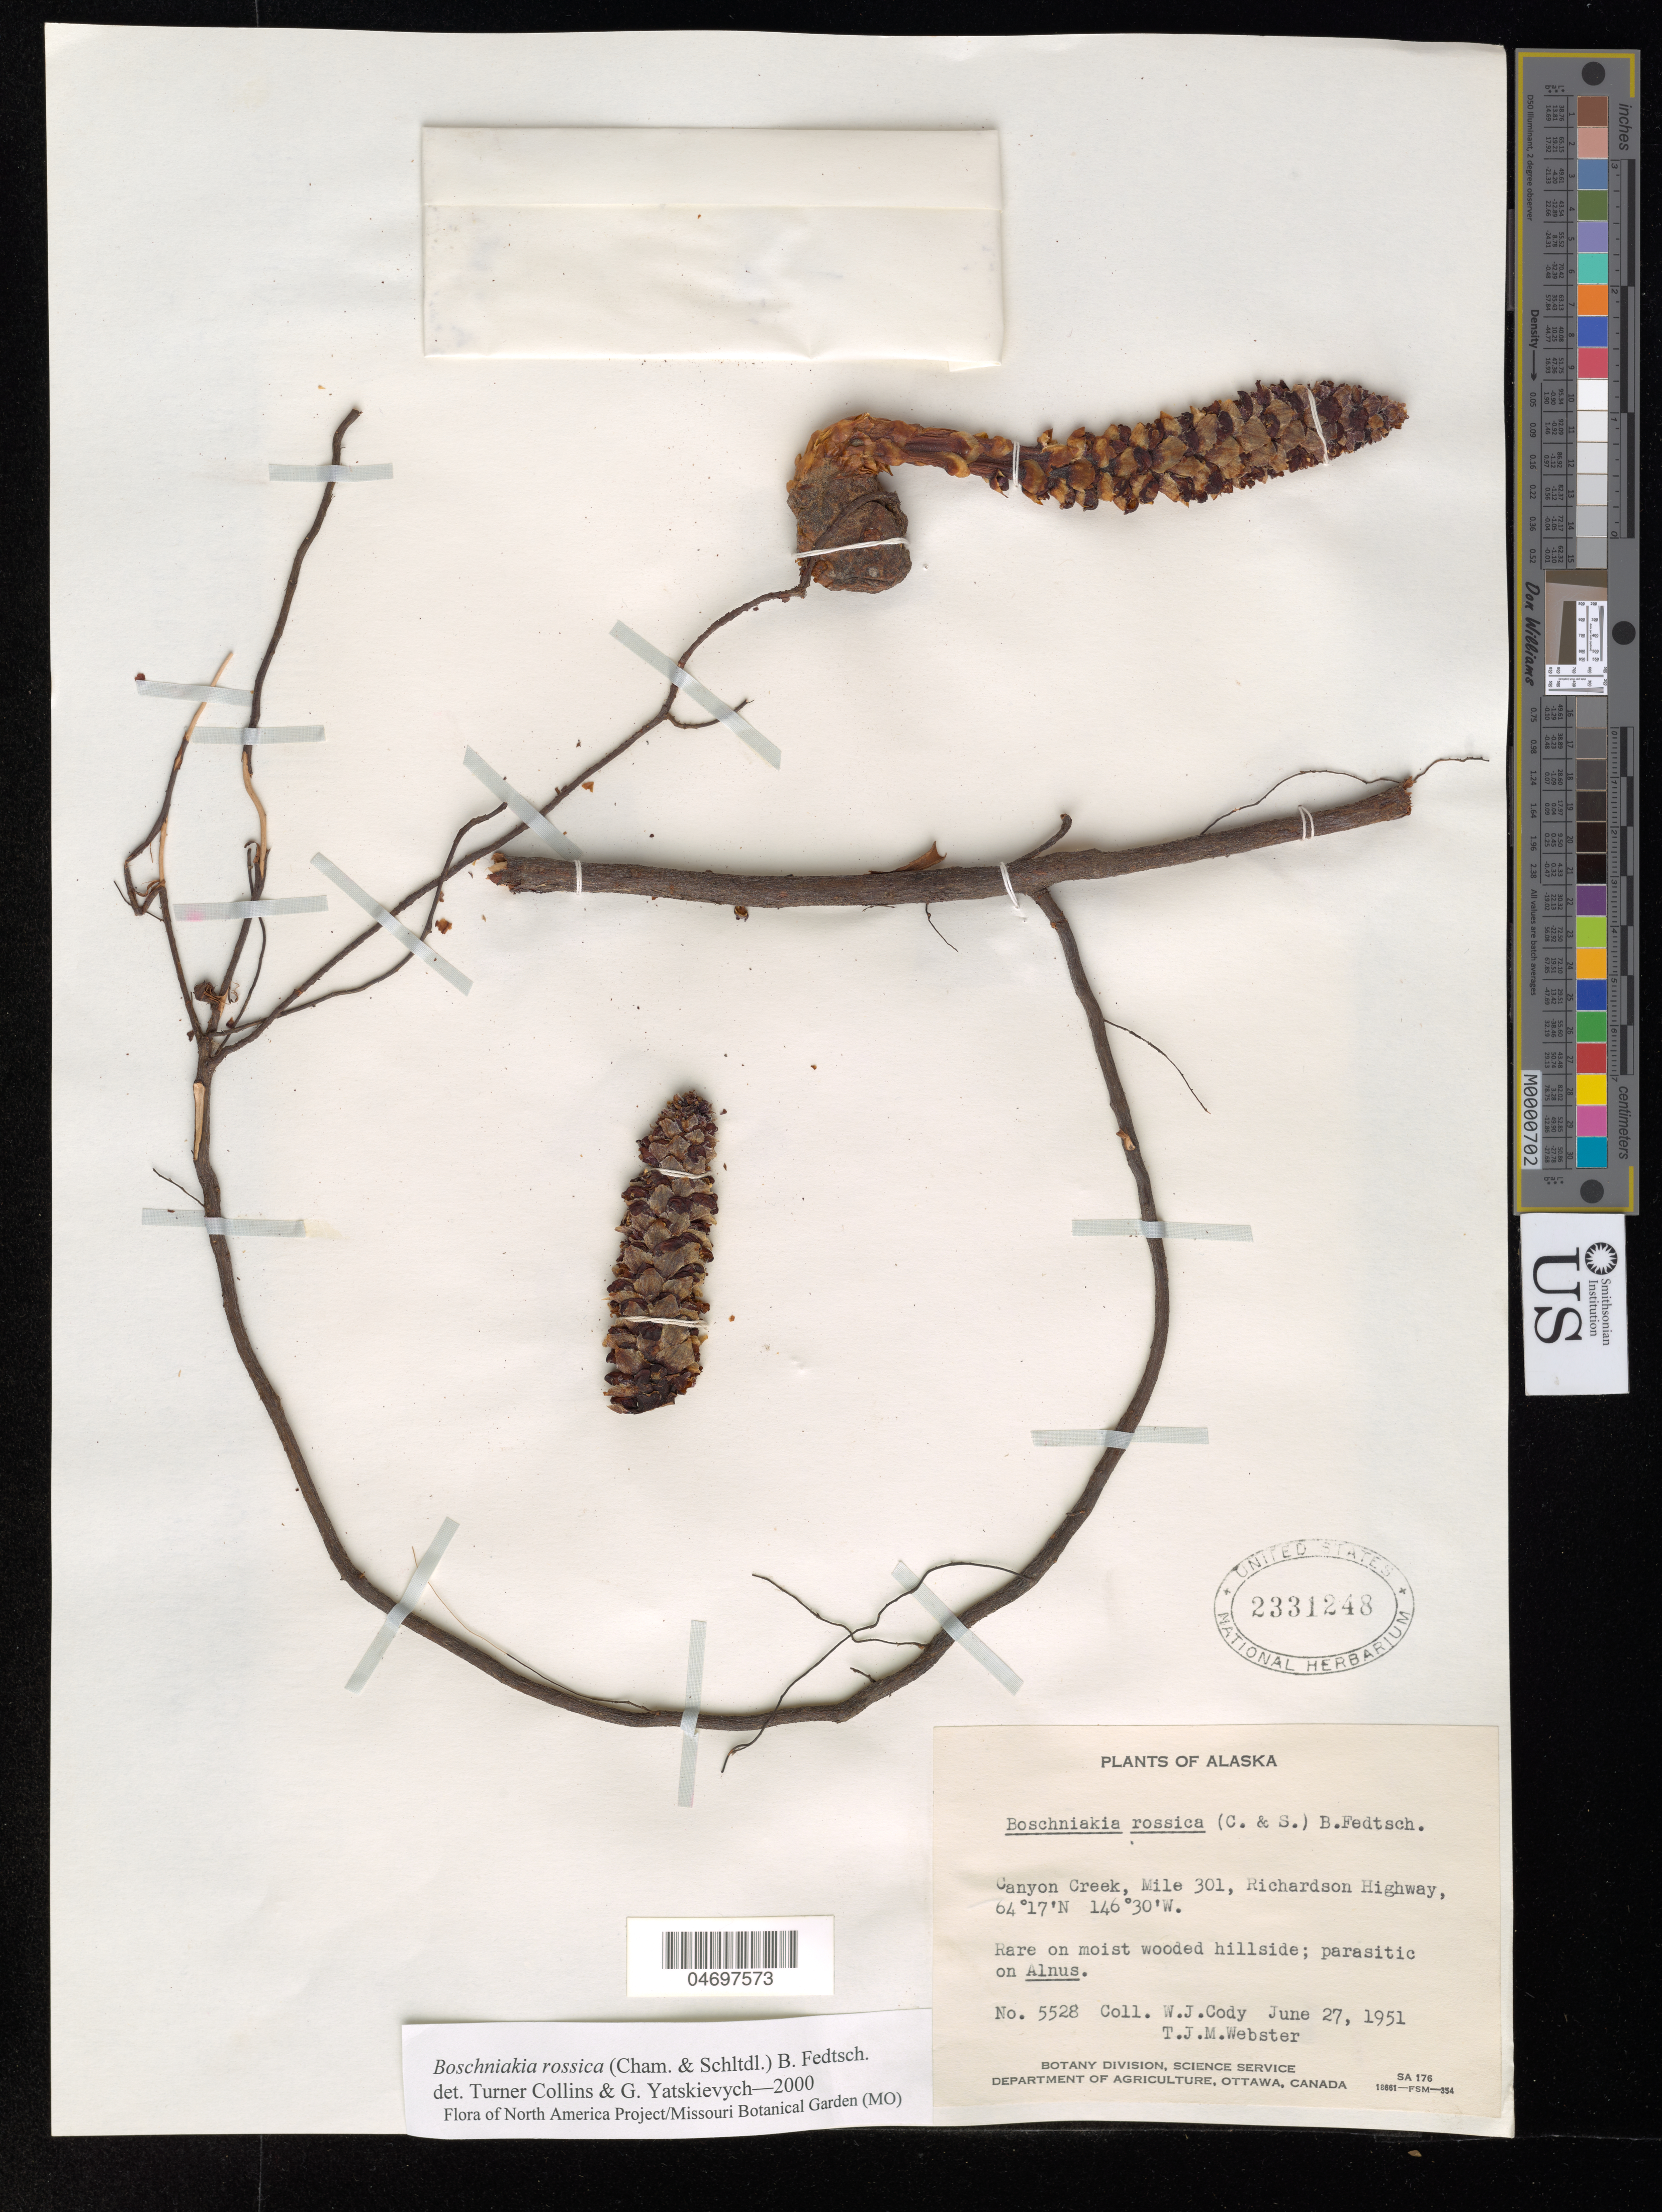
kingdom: Plantae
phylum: Tracheophyta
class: Magnoliopsida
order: Lamiales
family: Orobanchaceae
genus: Boschniakia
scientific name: Boschniakia rossica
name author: (Cham. & Schltdl.) B. Fedtsch.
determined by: Collins, L. T.; Yatskievych, G. A.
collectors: W. Cody & T. J. Webster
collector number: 5528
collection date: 1951-06-27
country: United States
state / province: Alaska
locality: Canyon Creek, Mile 301 Richardson Highway.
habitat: On moist wooded hillside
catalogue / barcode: US 2331248